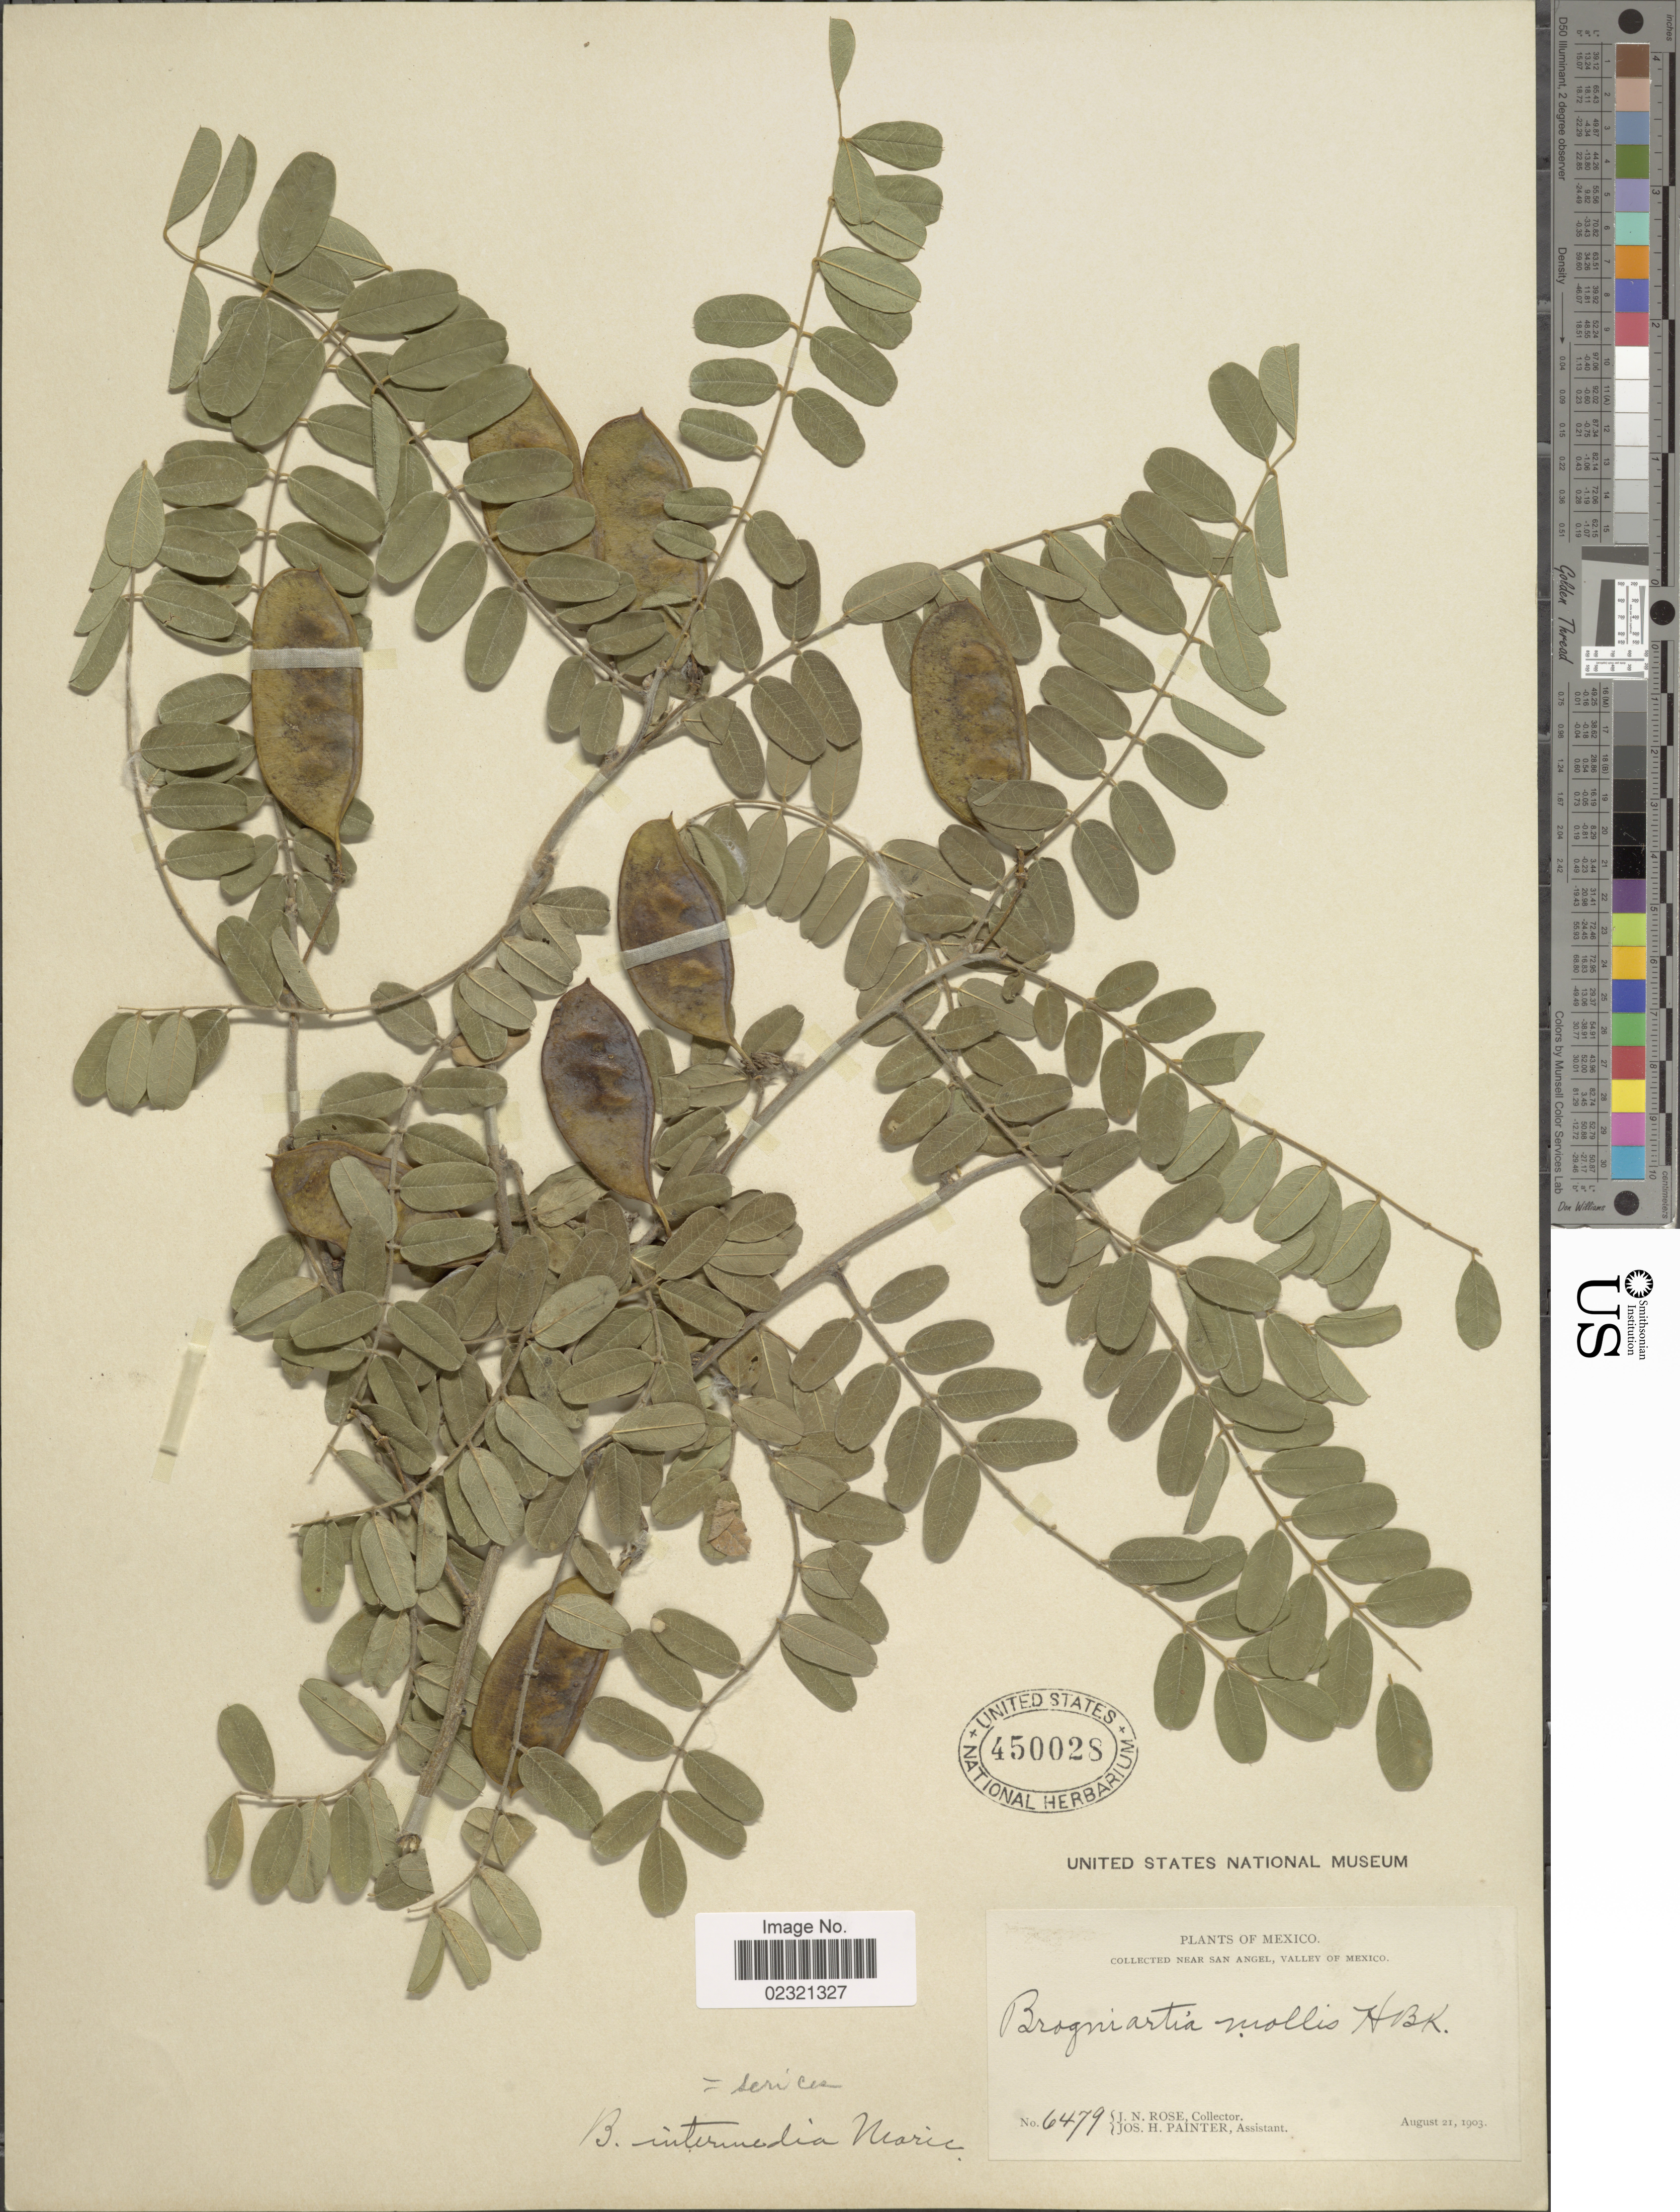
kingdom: Plantae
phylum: Tracheophyta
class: Magnoliopsida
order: Fabales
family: Fabaceae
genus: Brongniartia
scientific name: Brongniartia intermedia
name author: Moric.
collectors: J. N. Rose & J. H. Painter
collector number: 6479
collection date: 1903-08-21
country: Mexico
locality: Near San Angel, valley of Mexico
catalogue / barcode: US 450028